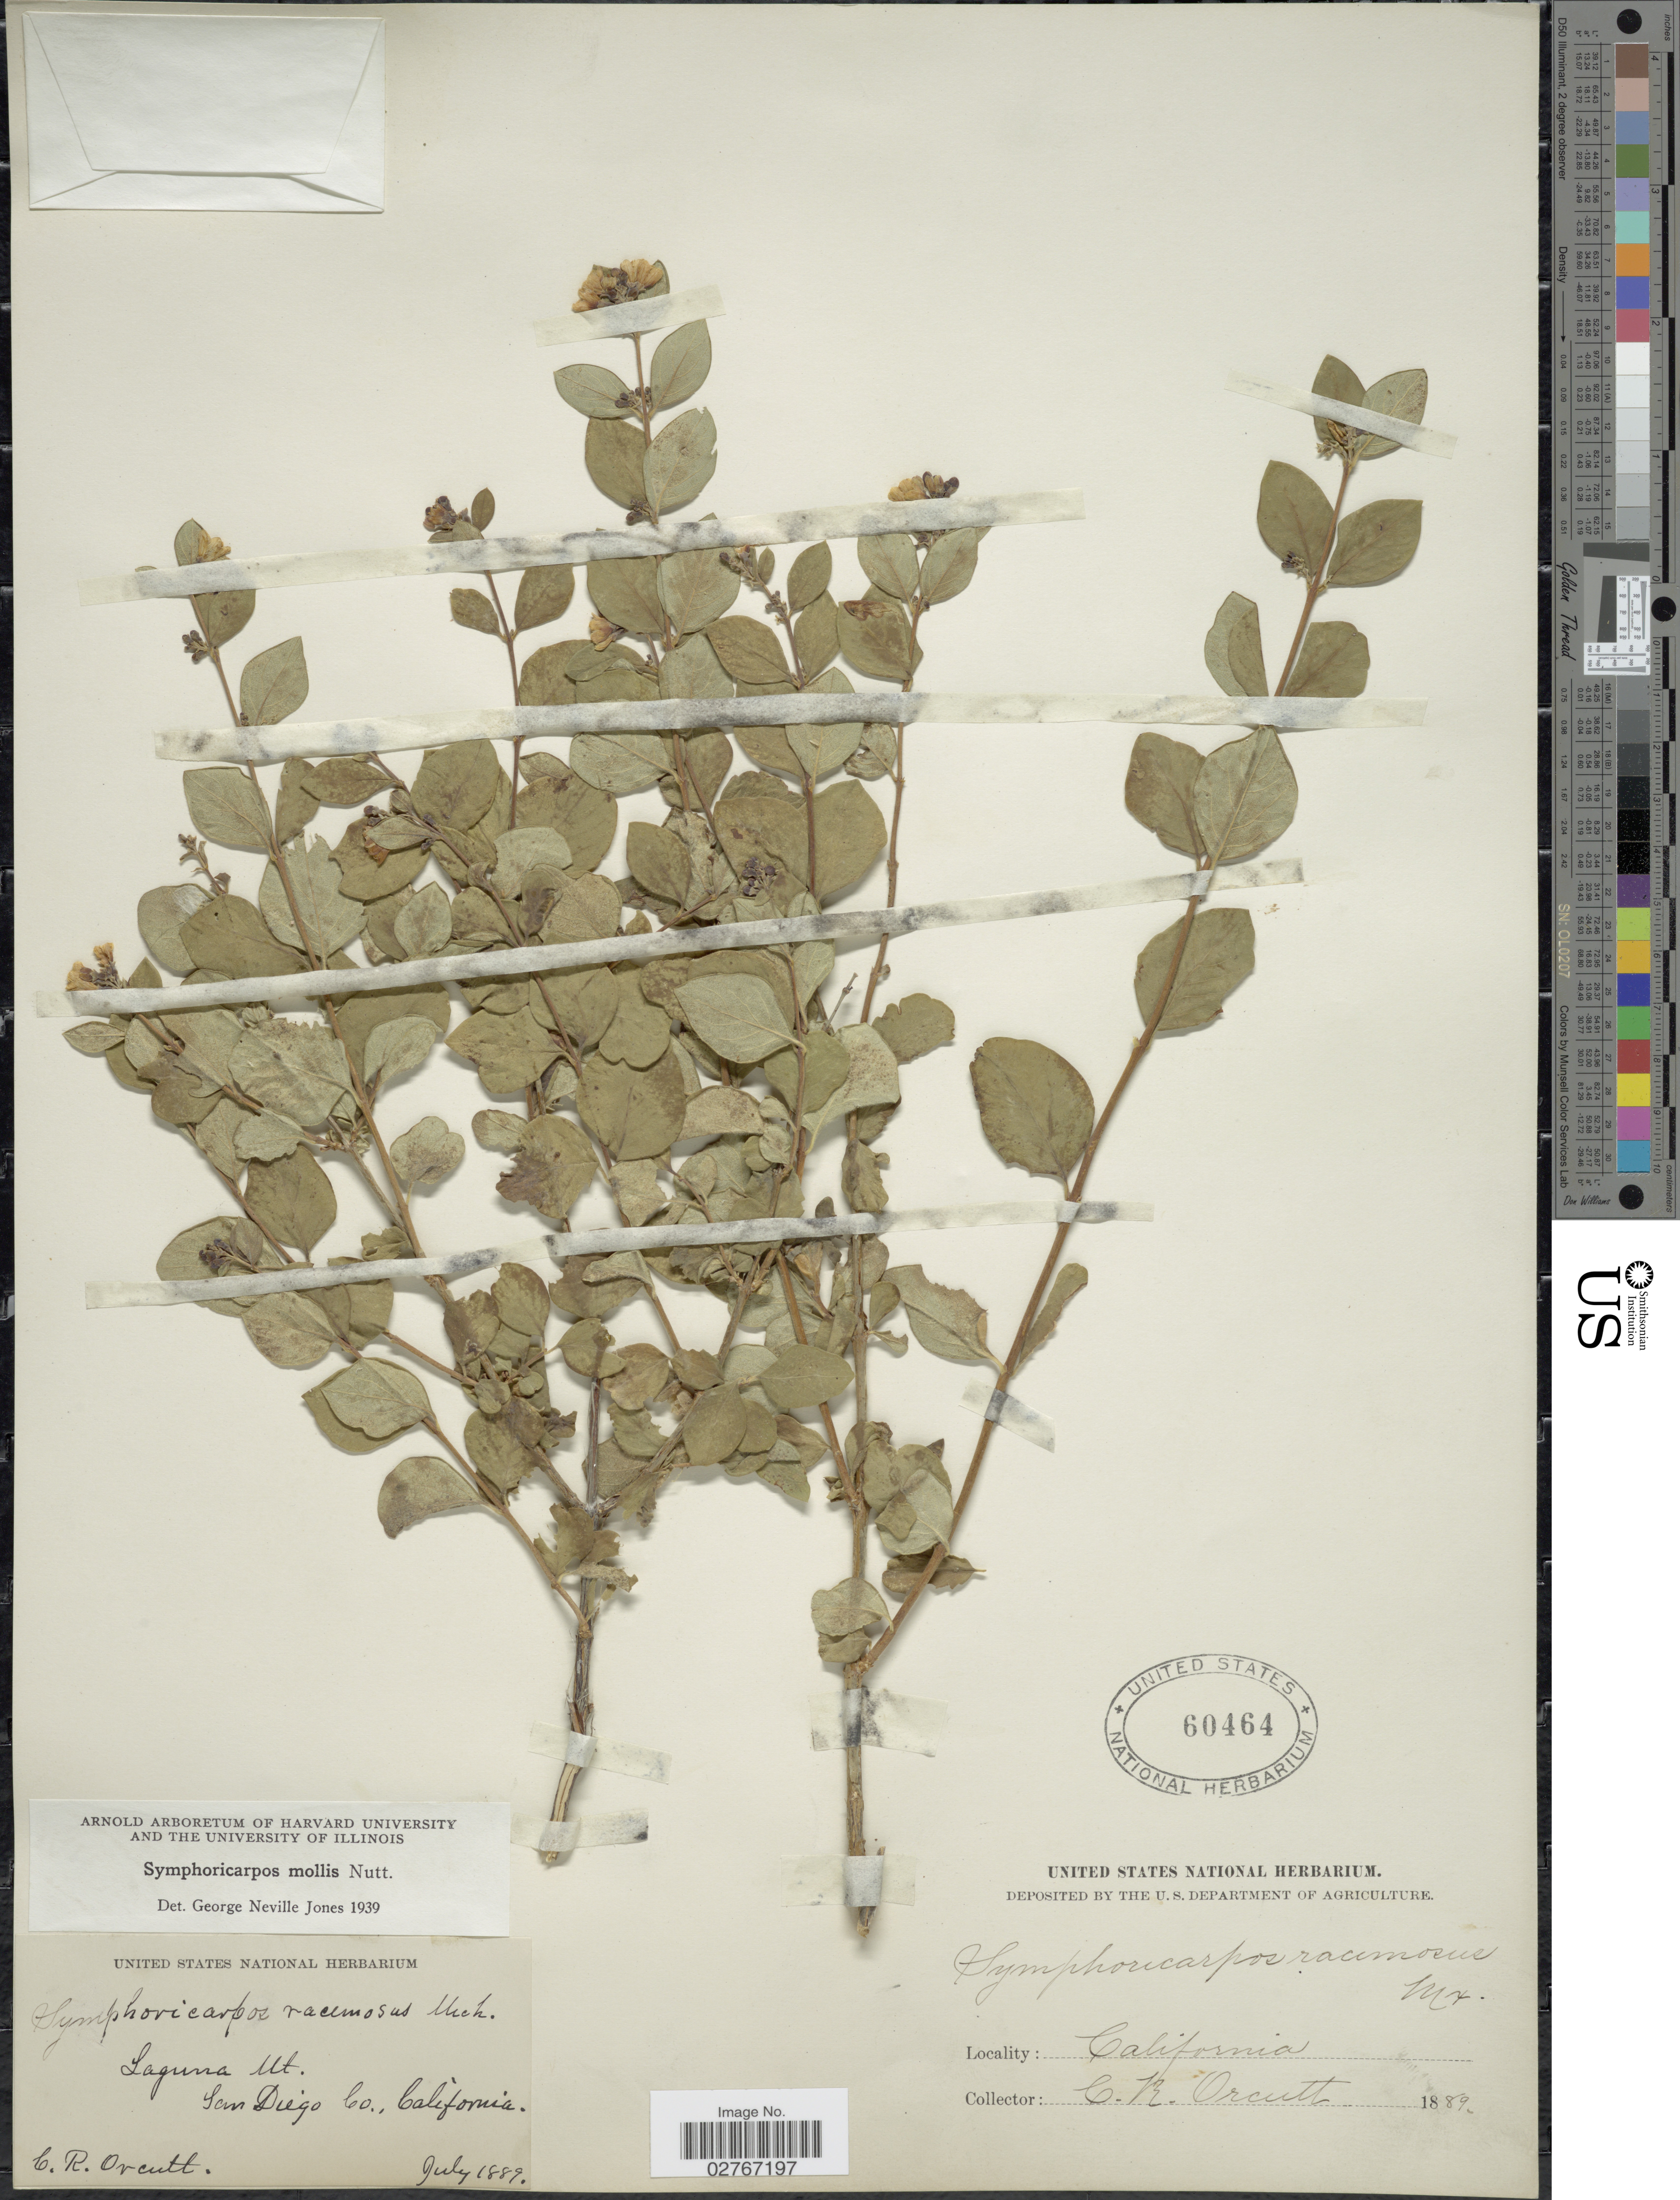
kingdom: Plantae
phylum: Tracheophyta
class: Magnoliopsida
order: Dipsacales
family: Caprifoliaceae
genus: Symphoricarpos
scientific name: Symphoricarpos mollis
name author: Nutt.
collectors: C. R. Orcutt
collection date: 1889-07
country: United States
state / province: California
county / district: San Diego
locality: Laguna Mt., San Diego Co.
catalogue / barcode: US 60464